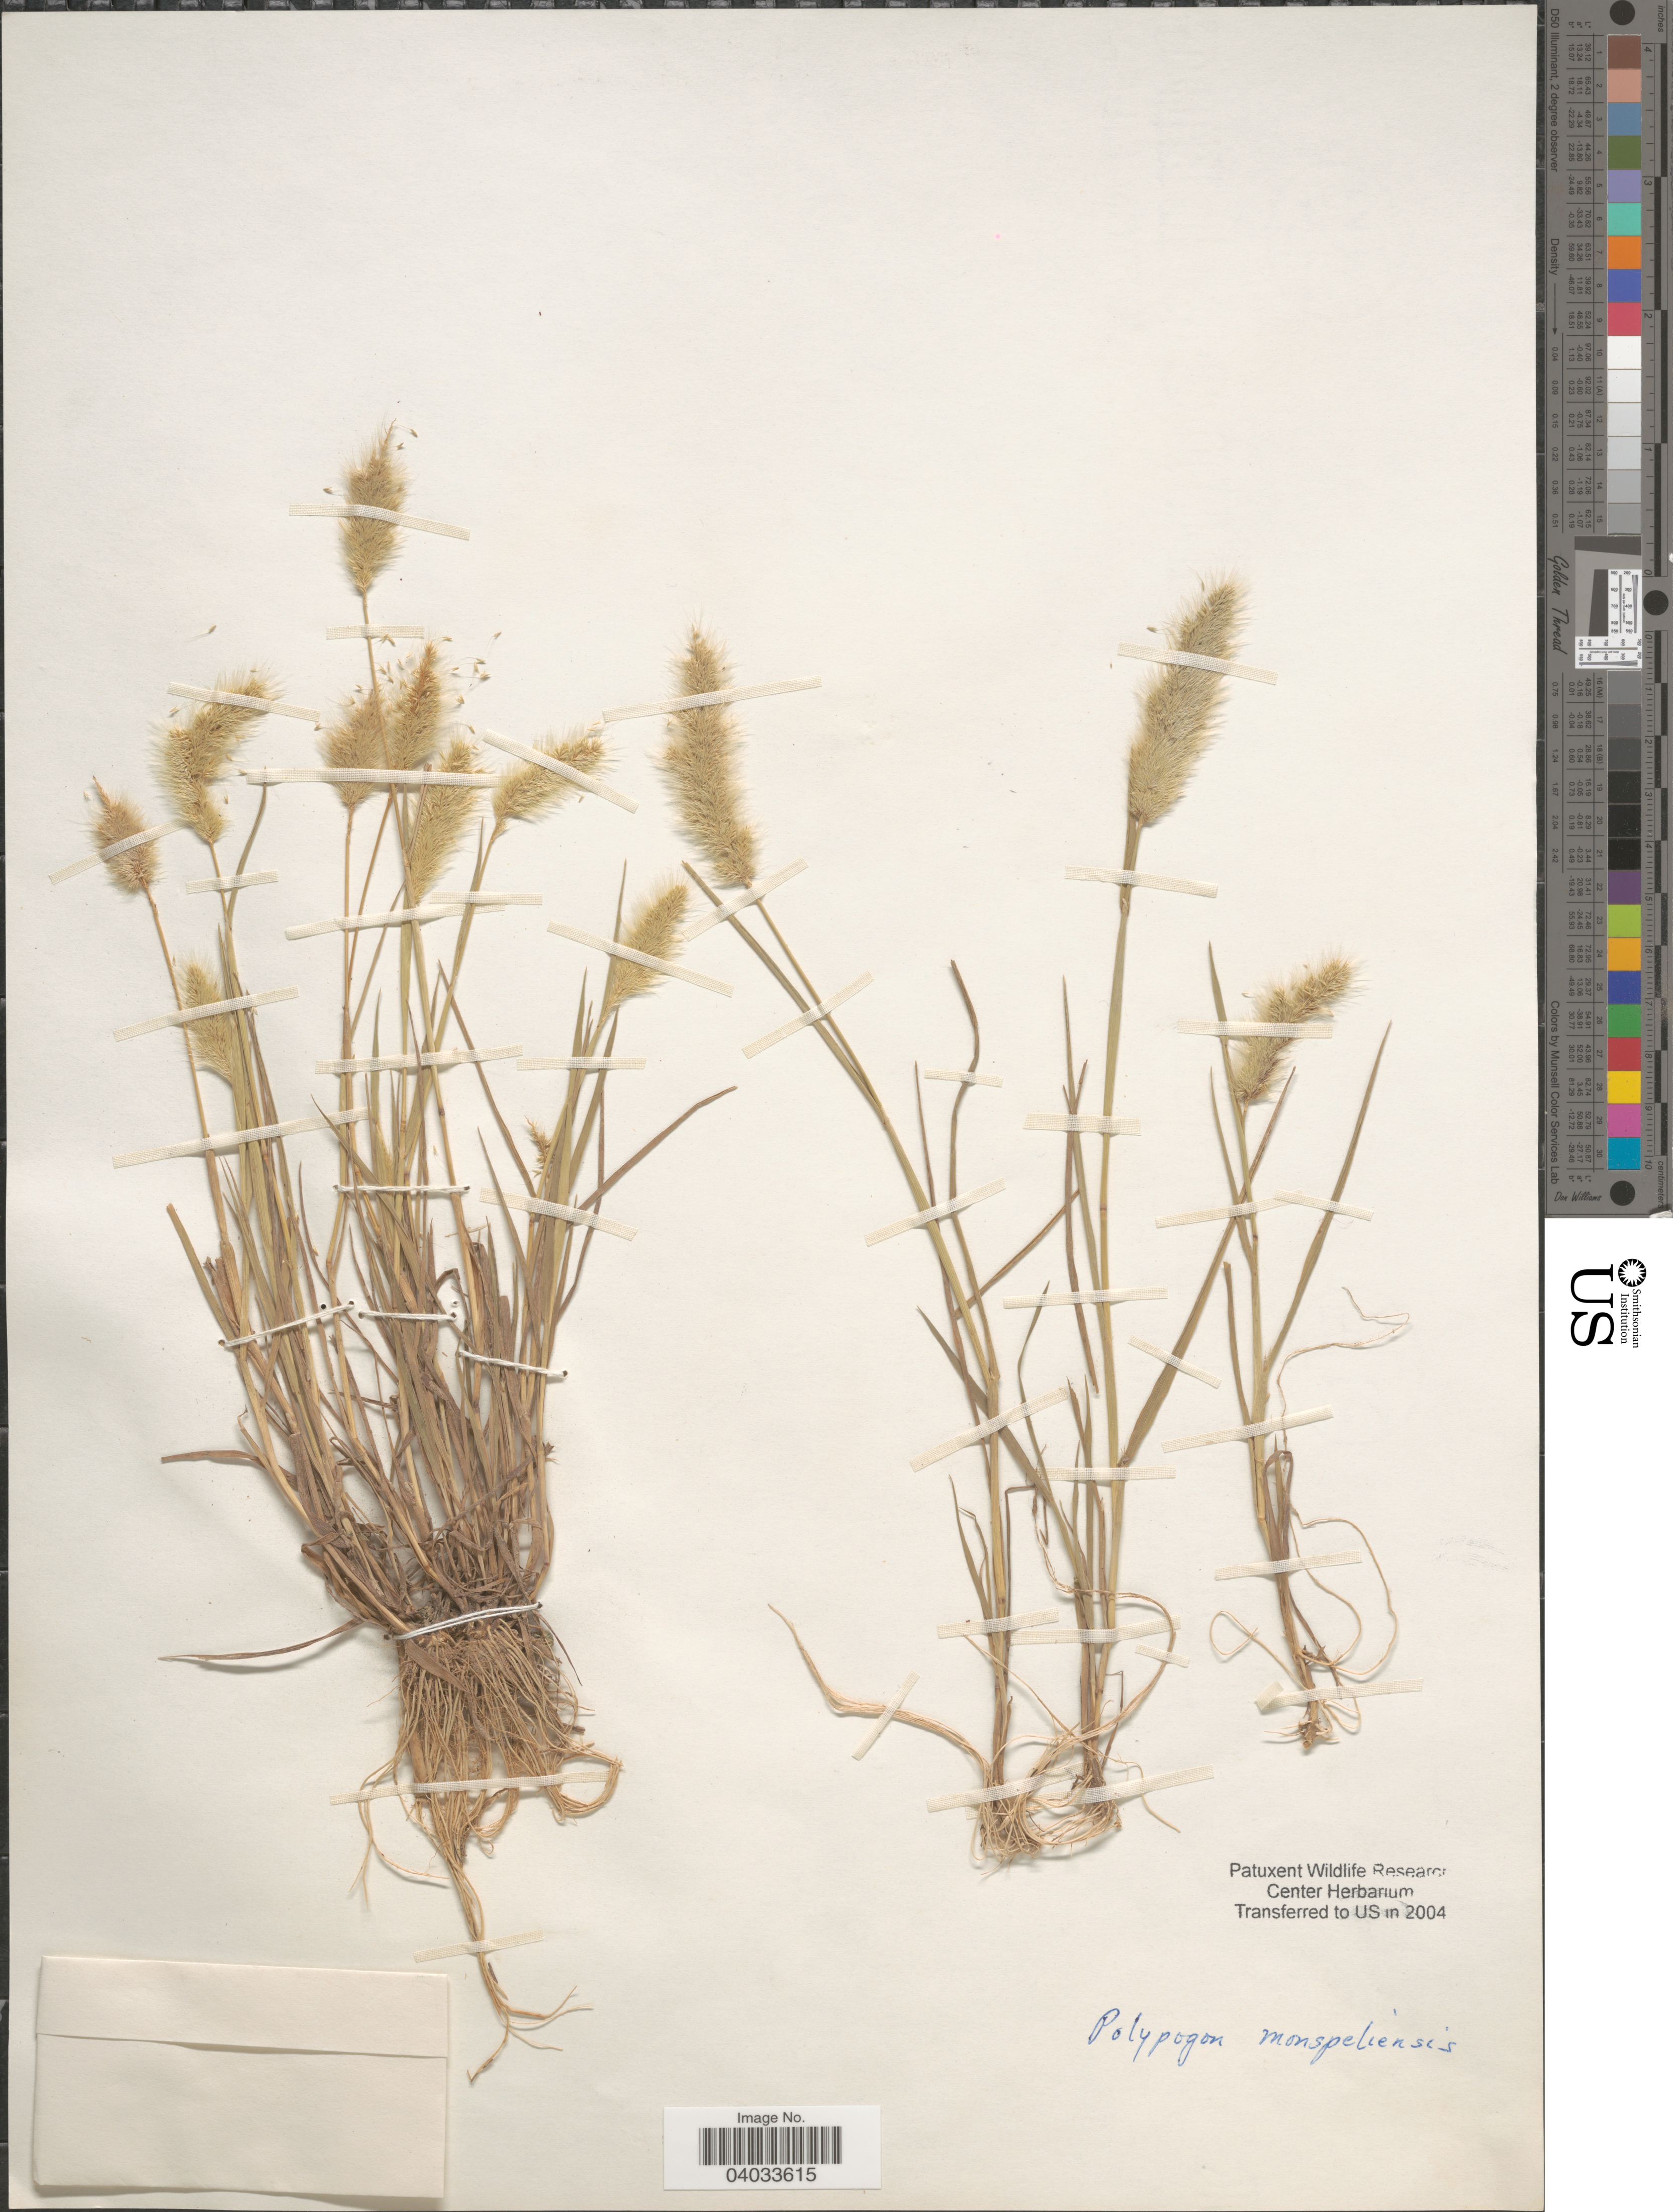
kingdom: Plantae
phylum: Tracheophyta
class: Liliopsida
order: Poales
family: Poaceae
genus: Polypogon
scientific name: Polypogon monspeliensis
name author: (L.) Desf.